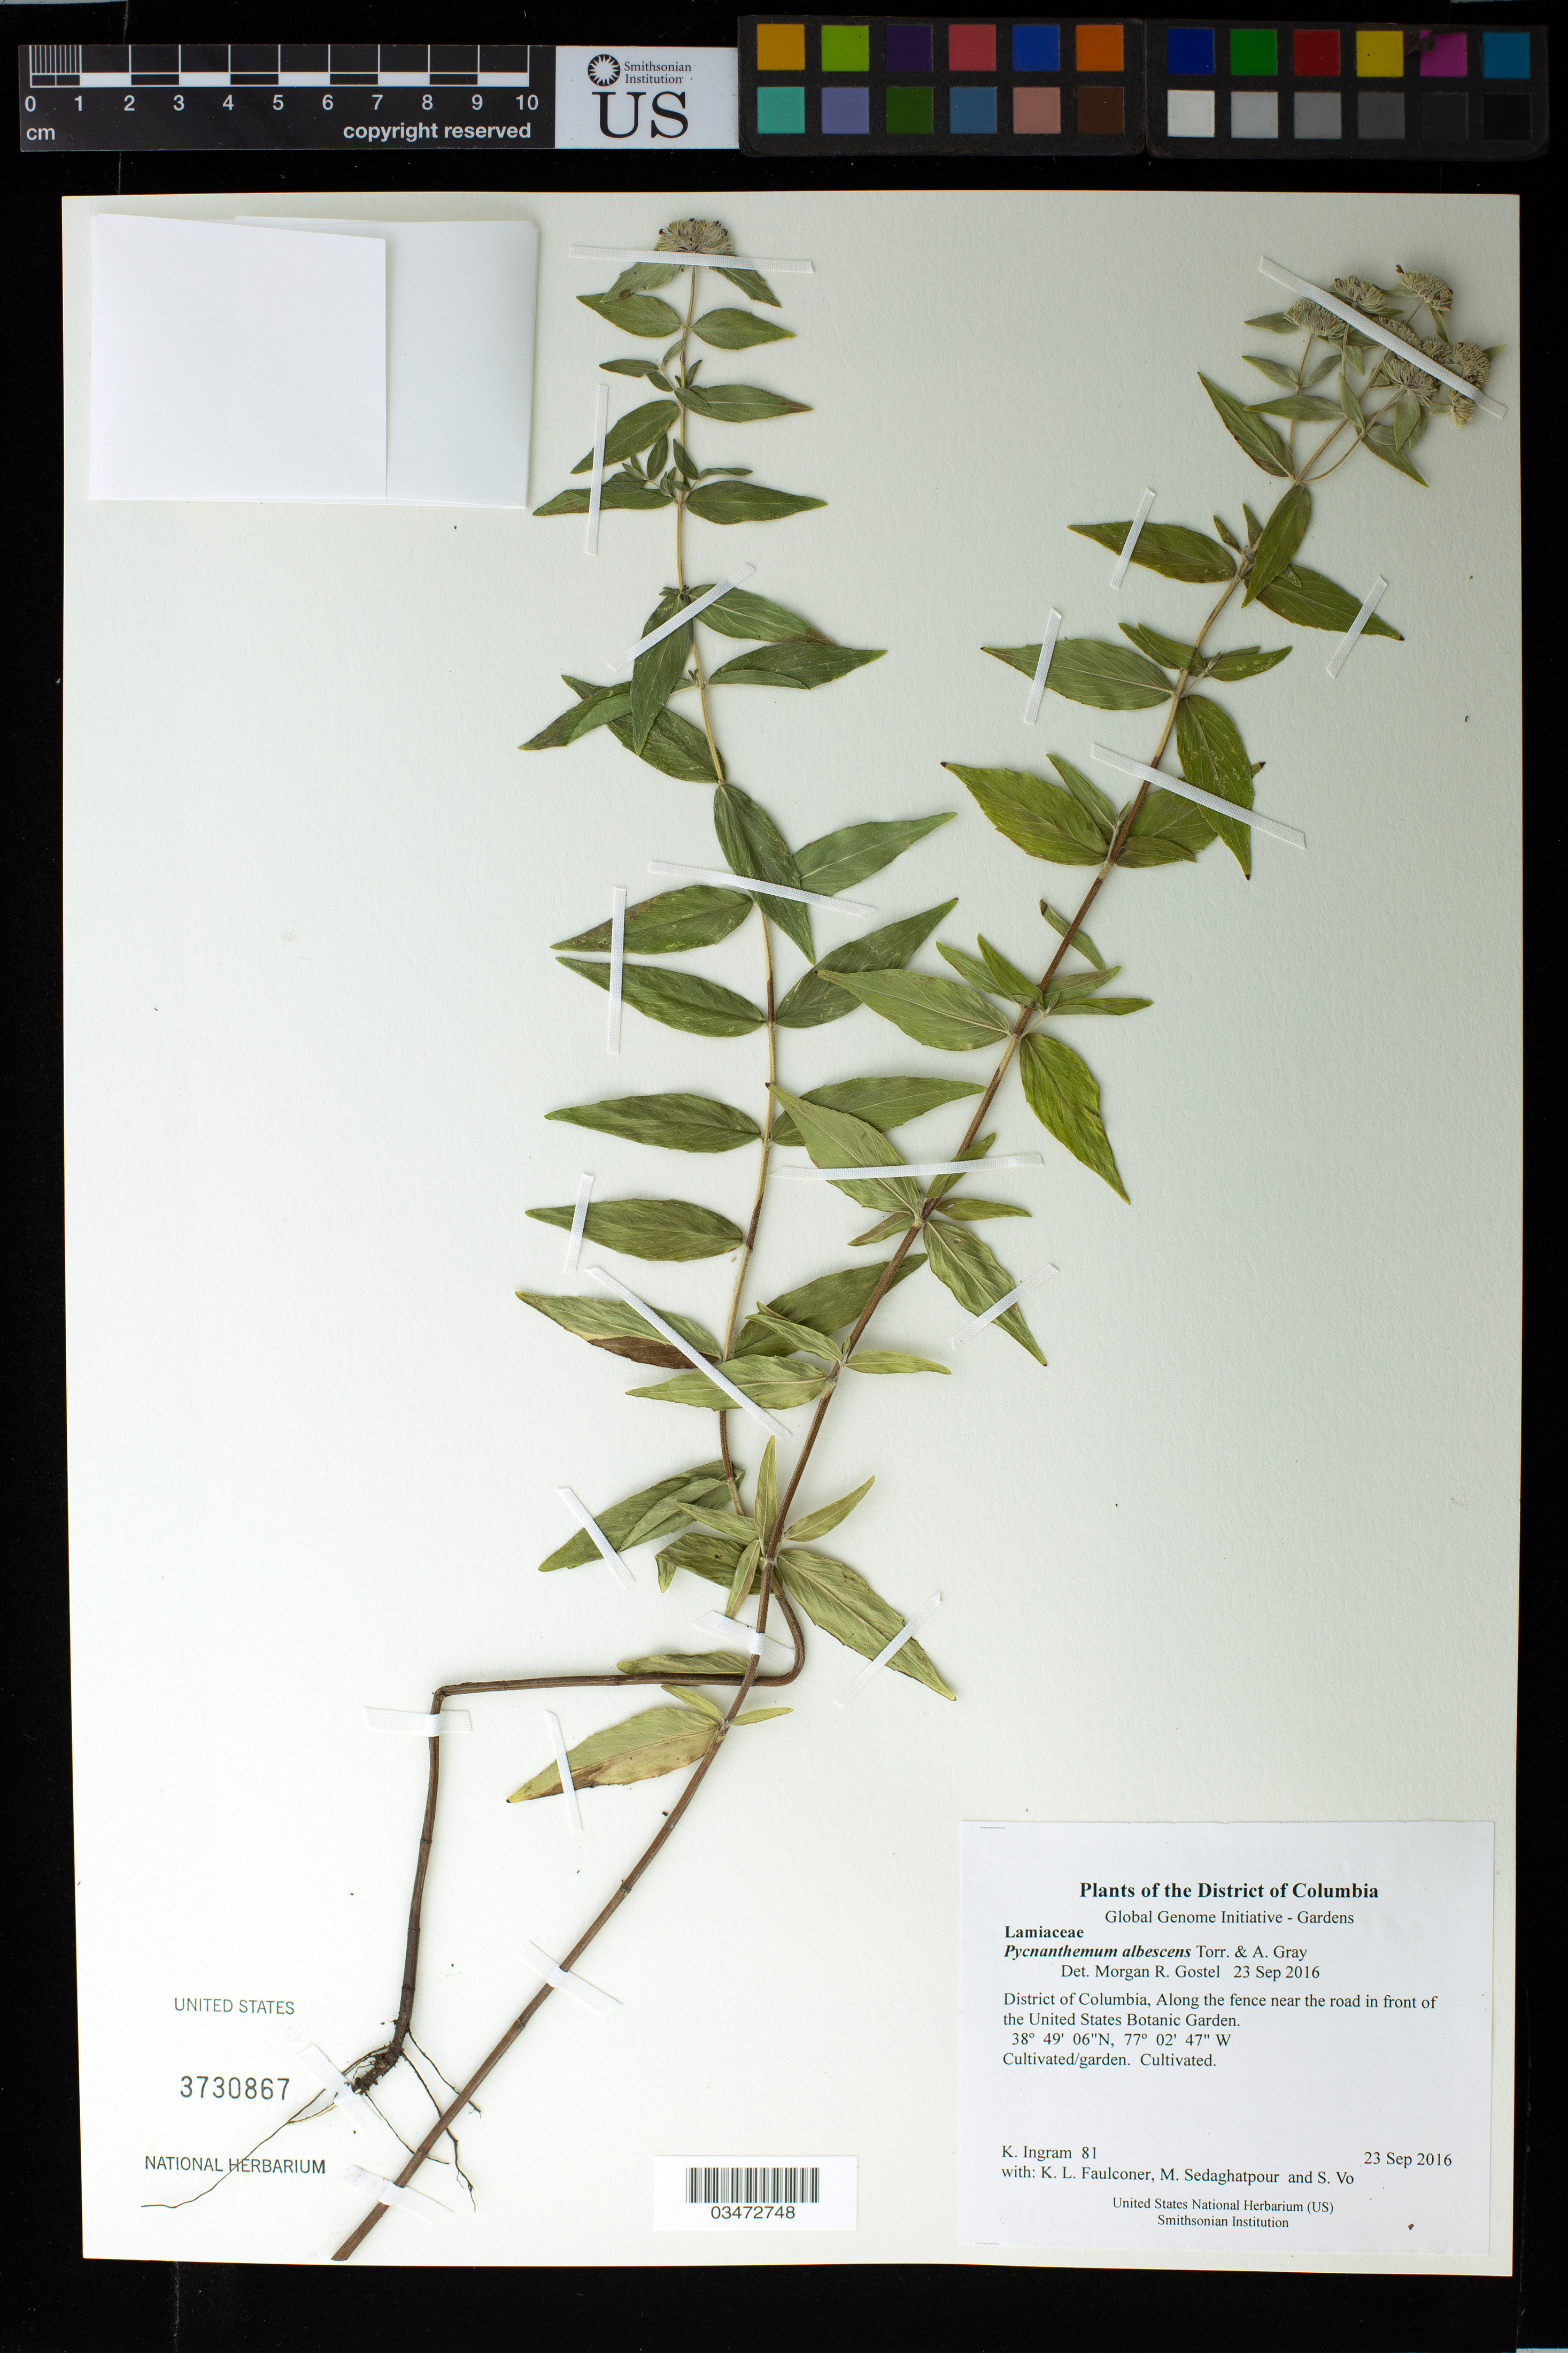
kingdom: Plantae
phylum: Tracheophyta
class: Magnoliopsida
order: Lamiales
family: Lamiaceae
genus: Pycnanthemum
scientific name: Pycnanthemum albescens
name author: Torr. & A. Gray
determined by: Gostel, M. R.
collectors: K. S. Ingram, K. L. Faulconer, M. Sedaghatpour & S. Vo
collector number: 81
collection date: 2016-09-23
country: United States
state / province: District of Columbia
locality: Along the fence near the road in front of the United States Botanic Garden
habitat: Cultivated/garden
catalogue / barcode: US 3730867